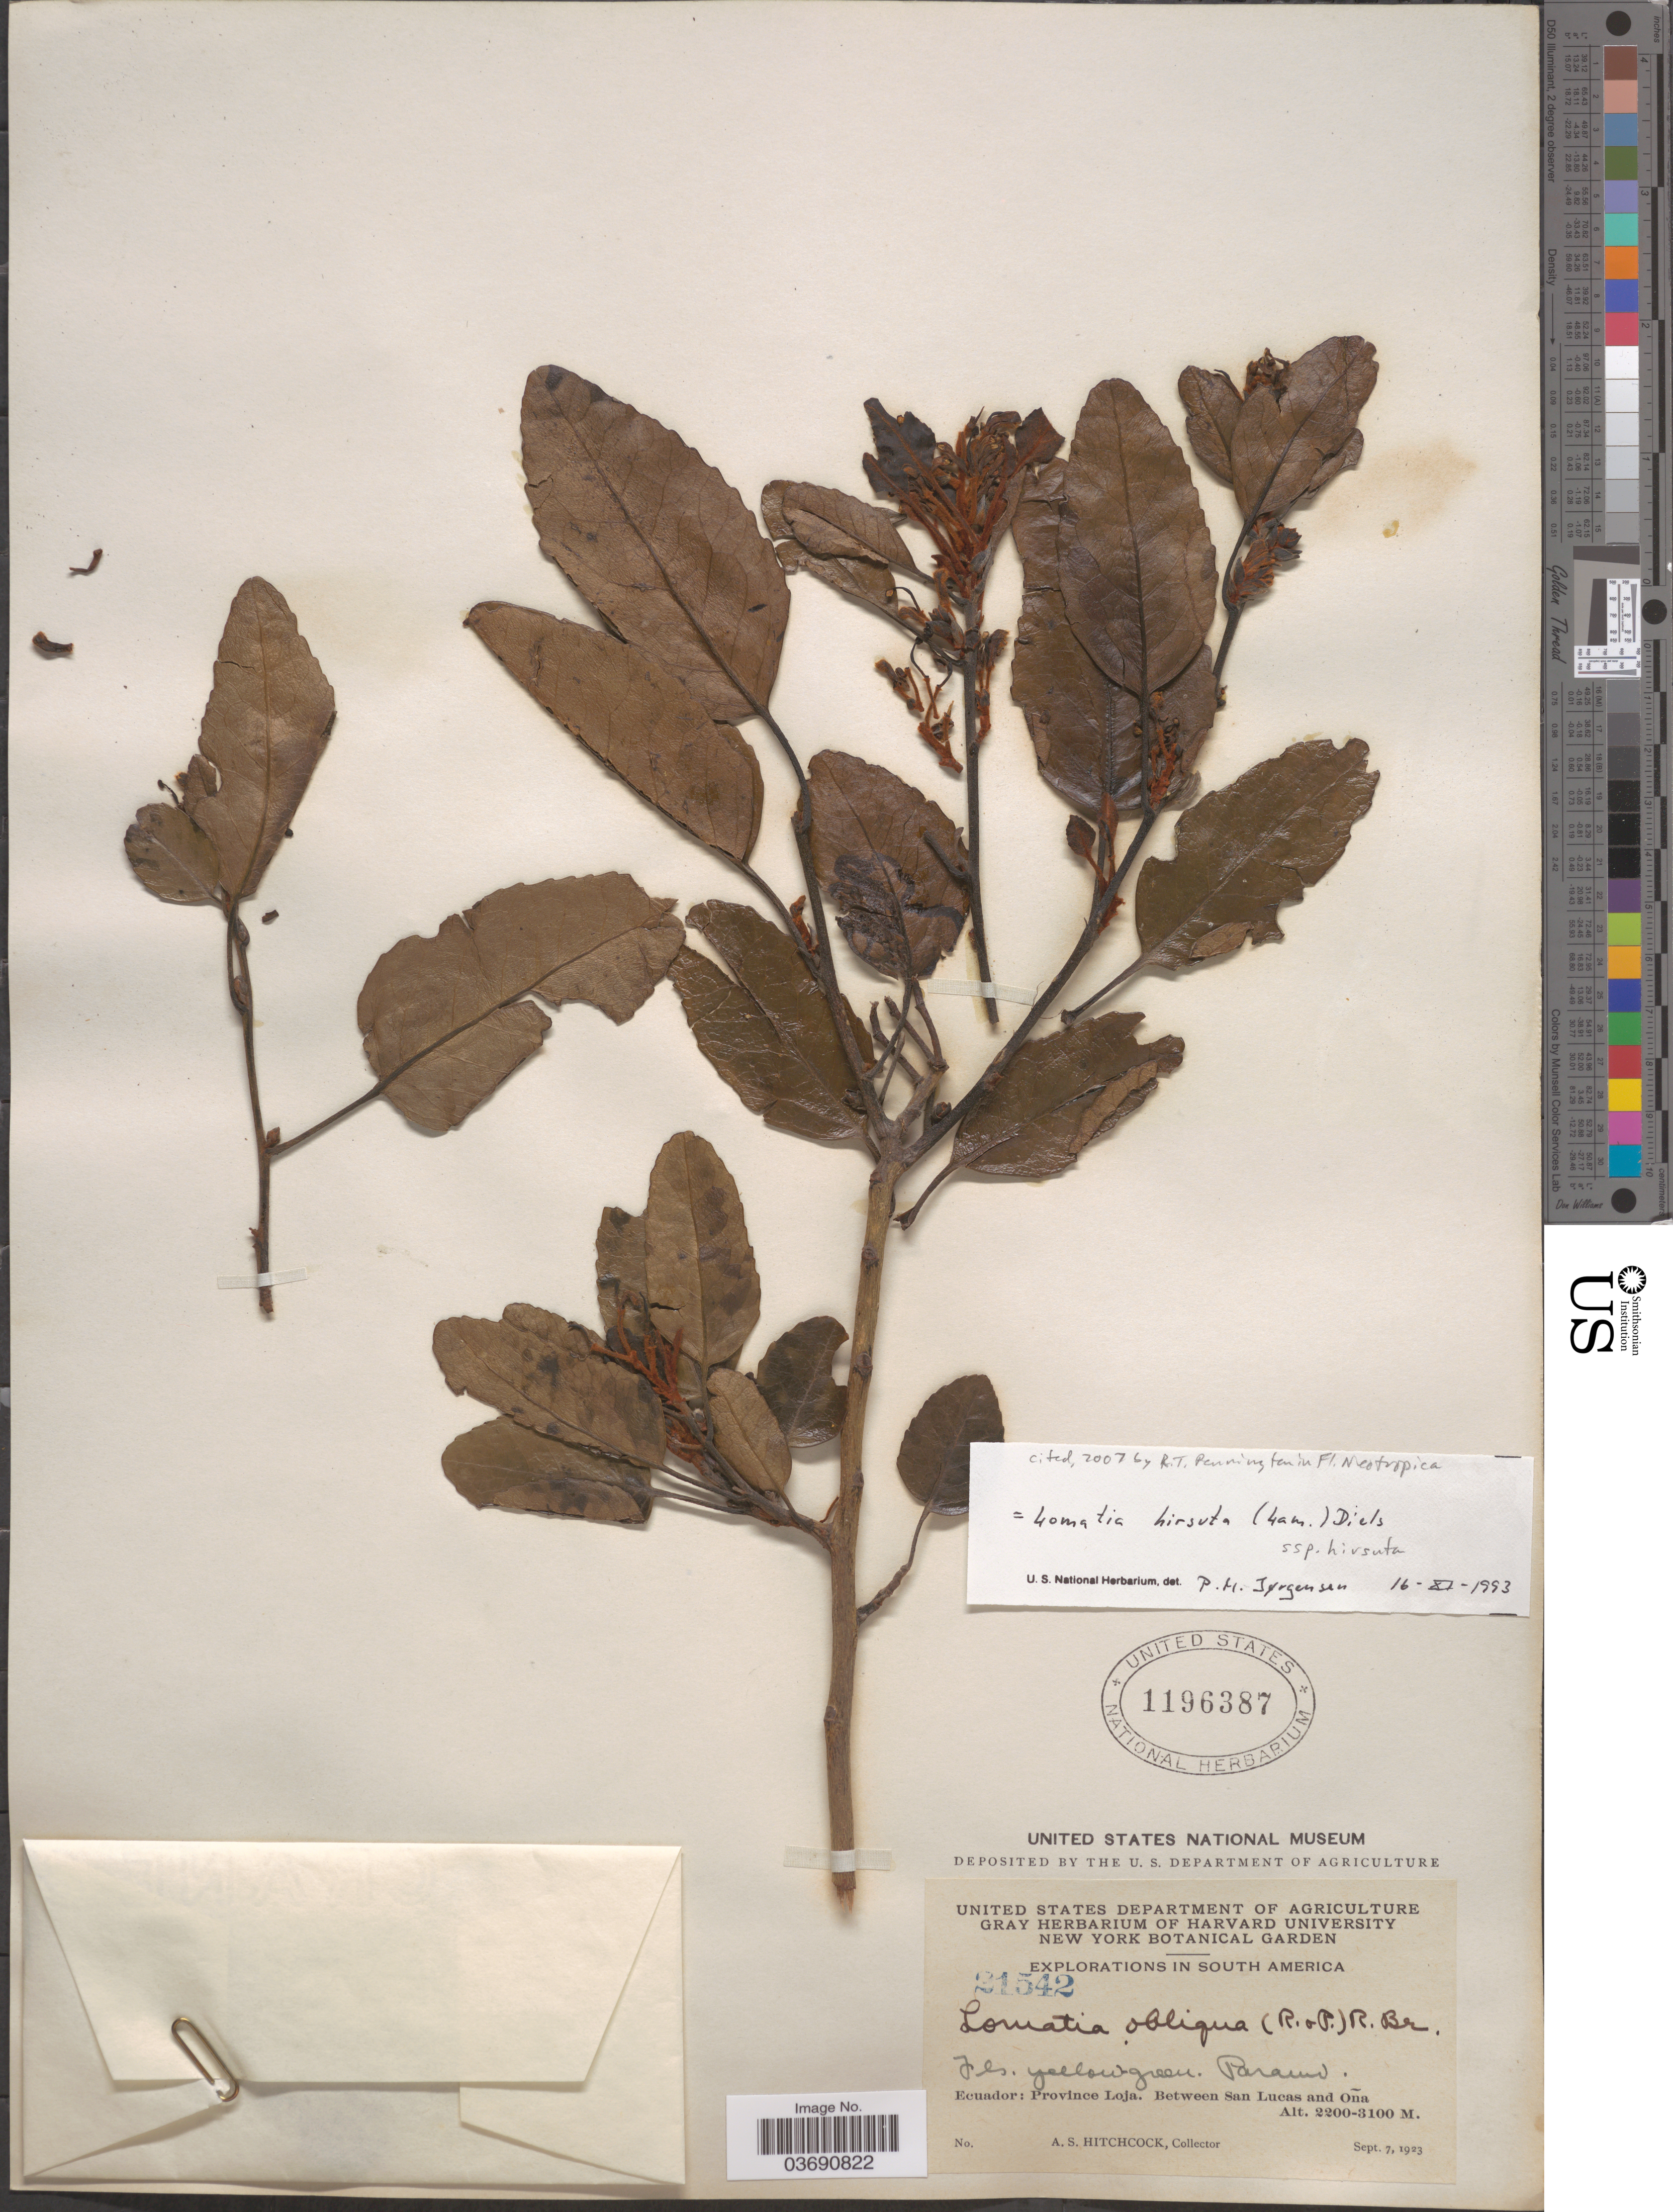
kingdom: Plantae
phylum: Tracheophyta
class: Magnoliopsida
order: Proteales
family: Proteaceae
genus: Lomatia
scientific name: Lomatia hirsuta subsp. hirsuta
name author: (Lam.) Diels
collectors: A. S. Hitchcock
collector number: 21542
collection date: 1923-09-07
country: Ecuador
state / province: Loja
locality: Between San Lucas and Oña.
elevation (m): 2200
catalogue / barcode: US 1196387